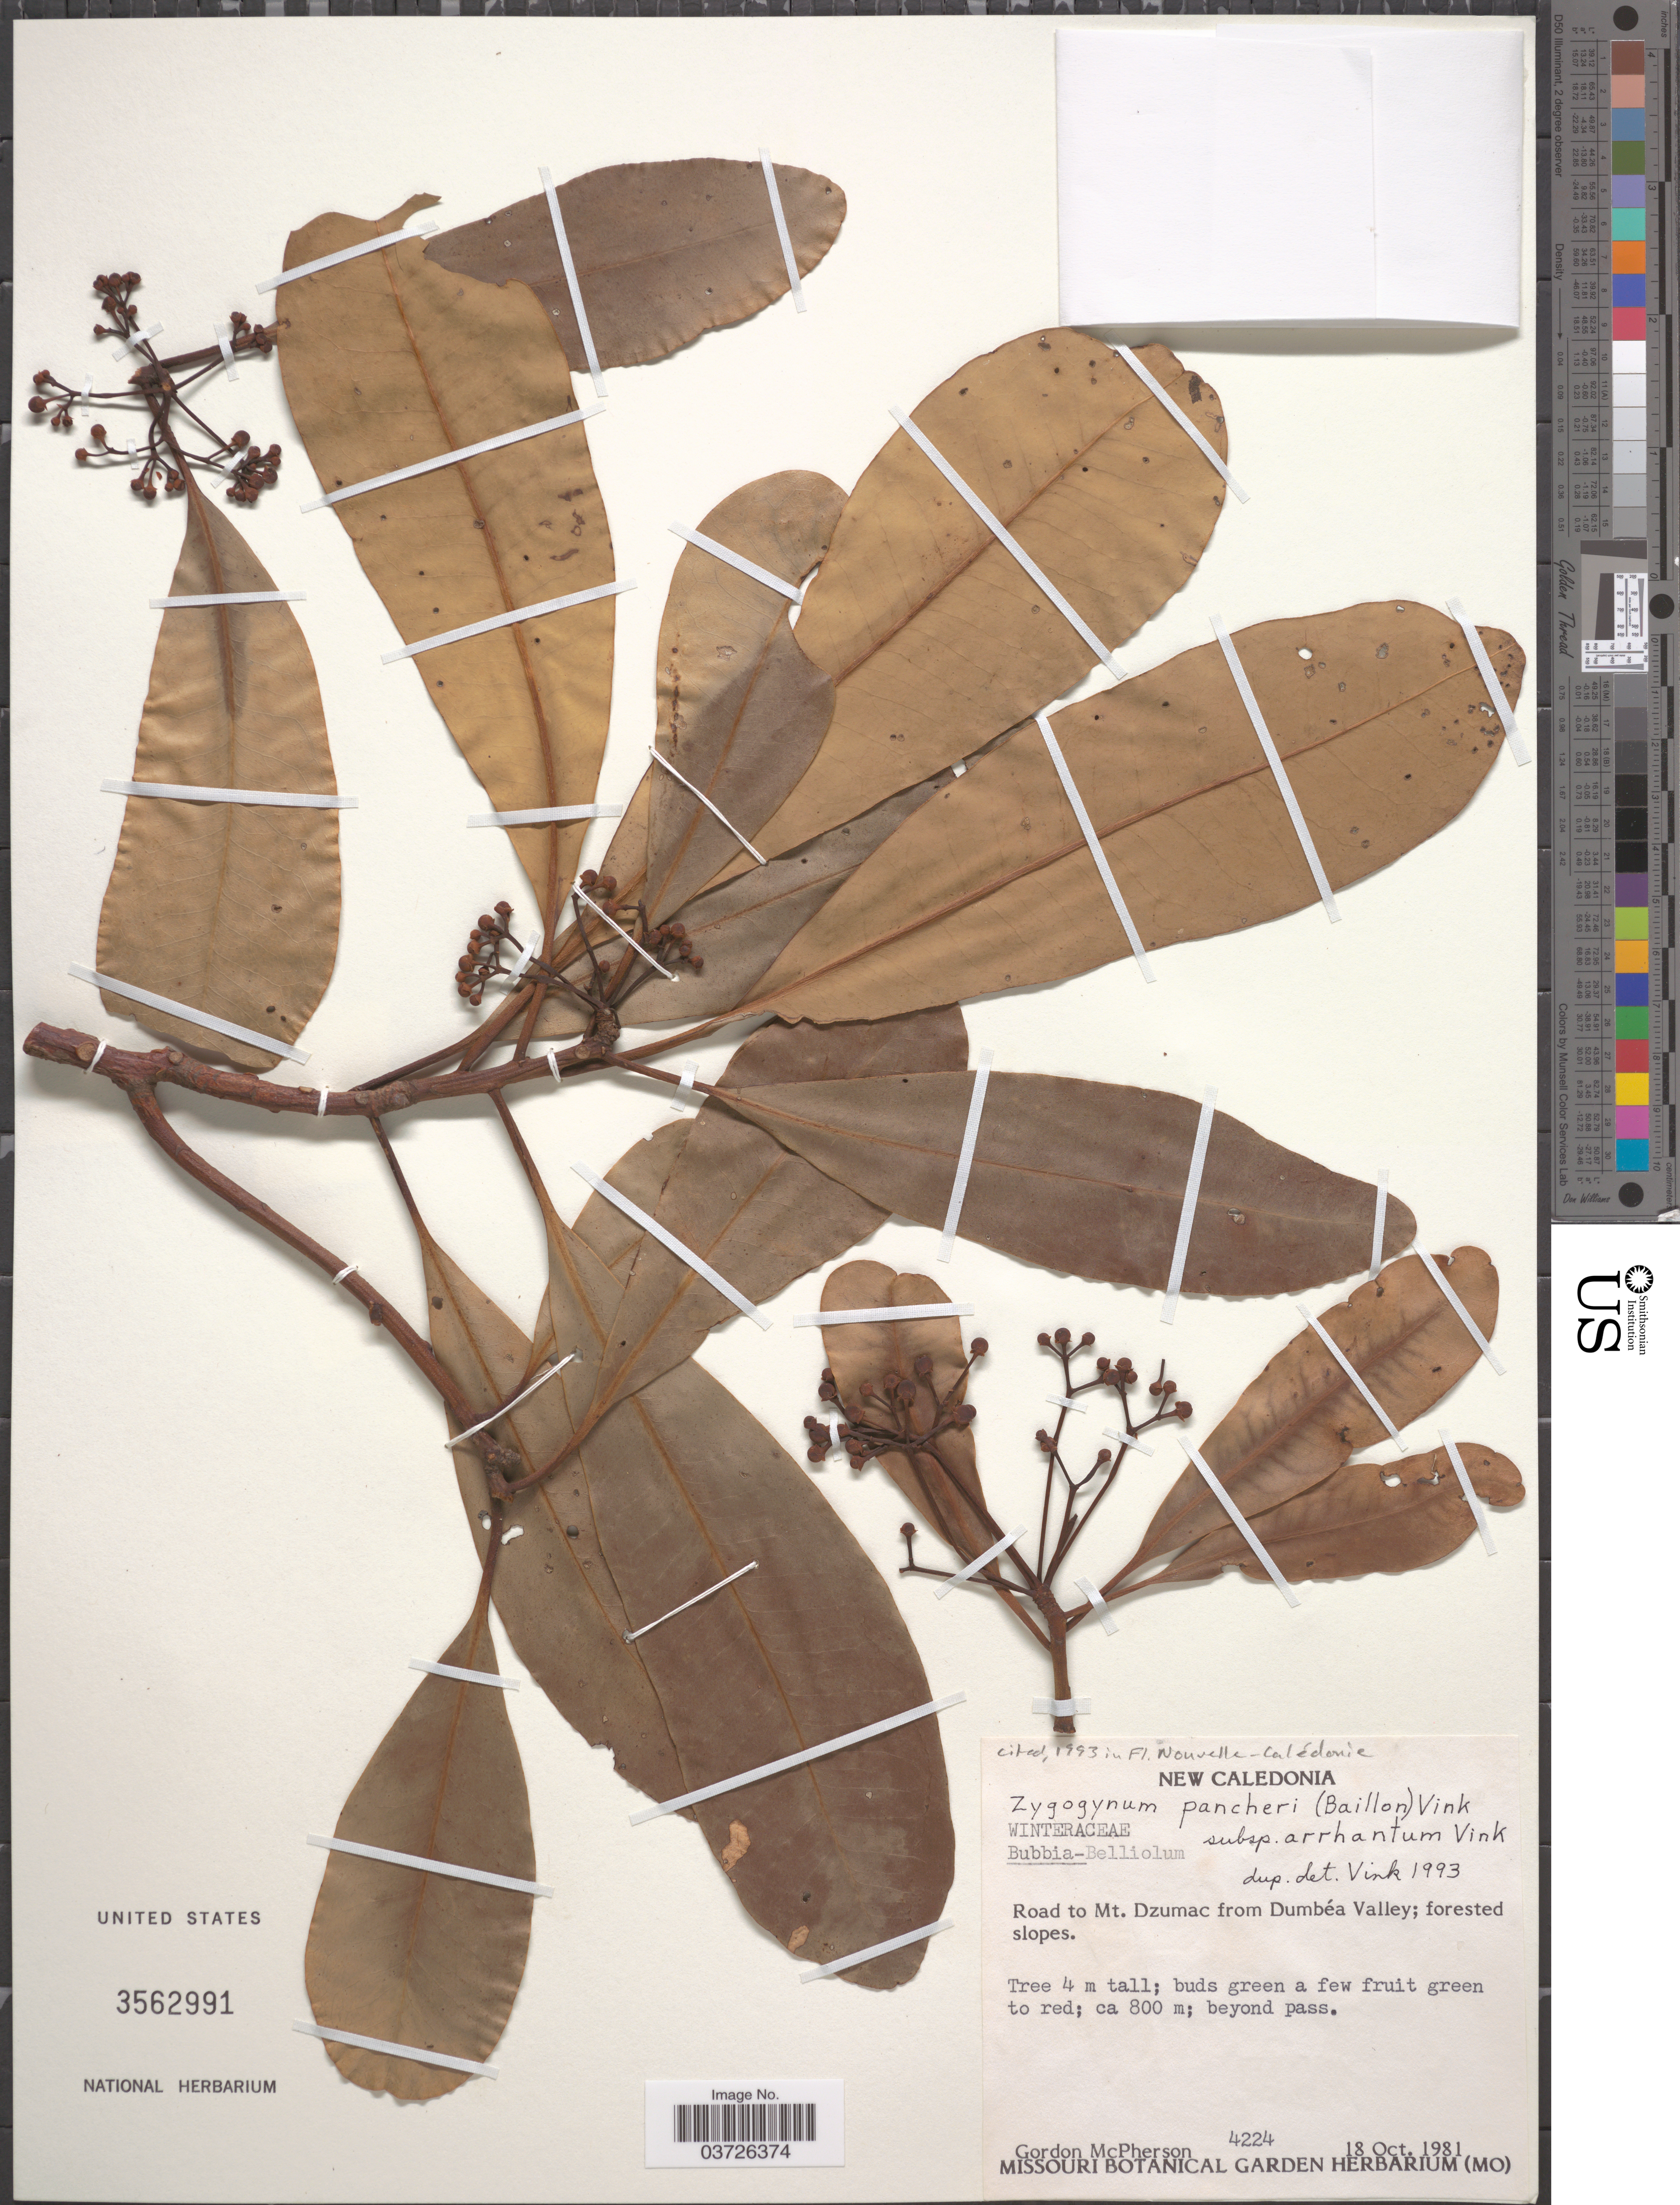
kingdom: Plantae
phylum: Tracheophyta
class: Magnoliopsida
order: Canellales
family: Winteraceae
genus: Zygogynum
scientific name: Zygogynum pancheri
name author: (Baill.) Vink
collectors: G. D. McPherson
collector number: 4224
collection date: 1981-10-18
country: New Caledonia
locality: Road to Mt. Dzumac from Dumbéa Valley; forested slopes.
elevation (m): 800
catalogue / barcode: US 3562991